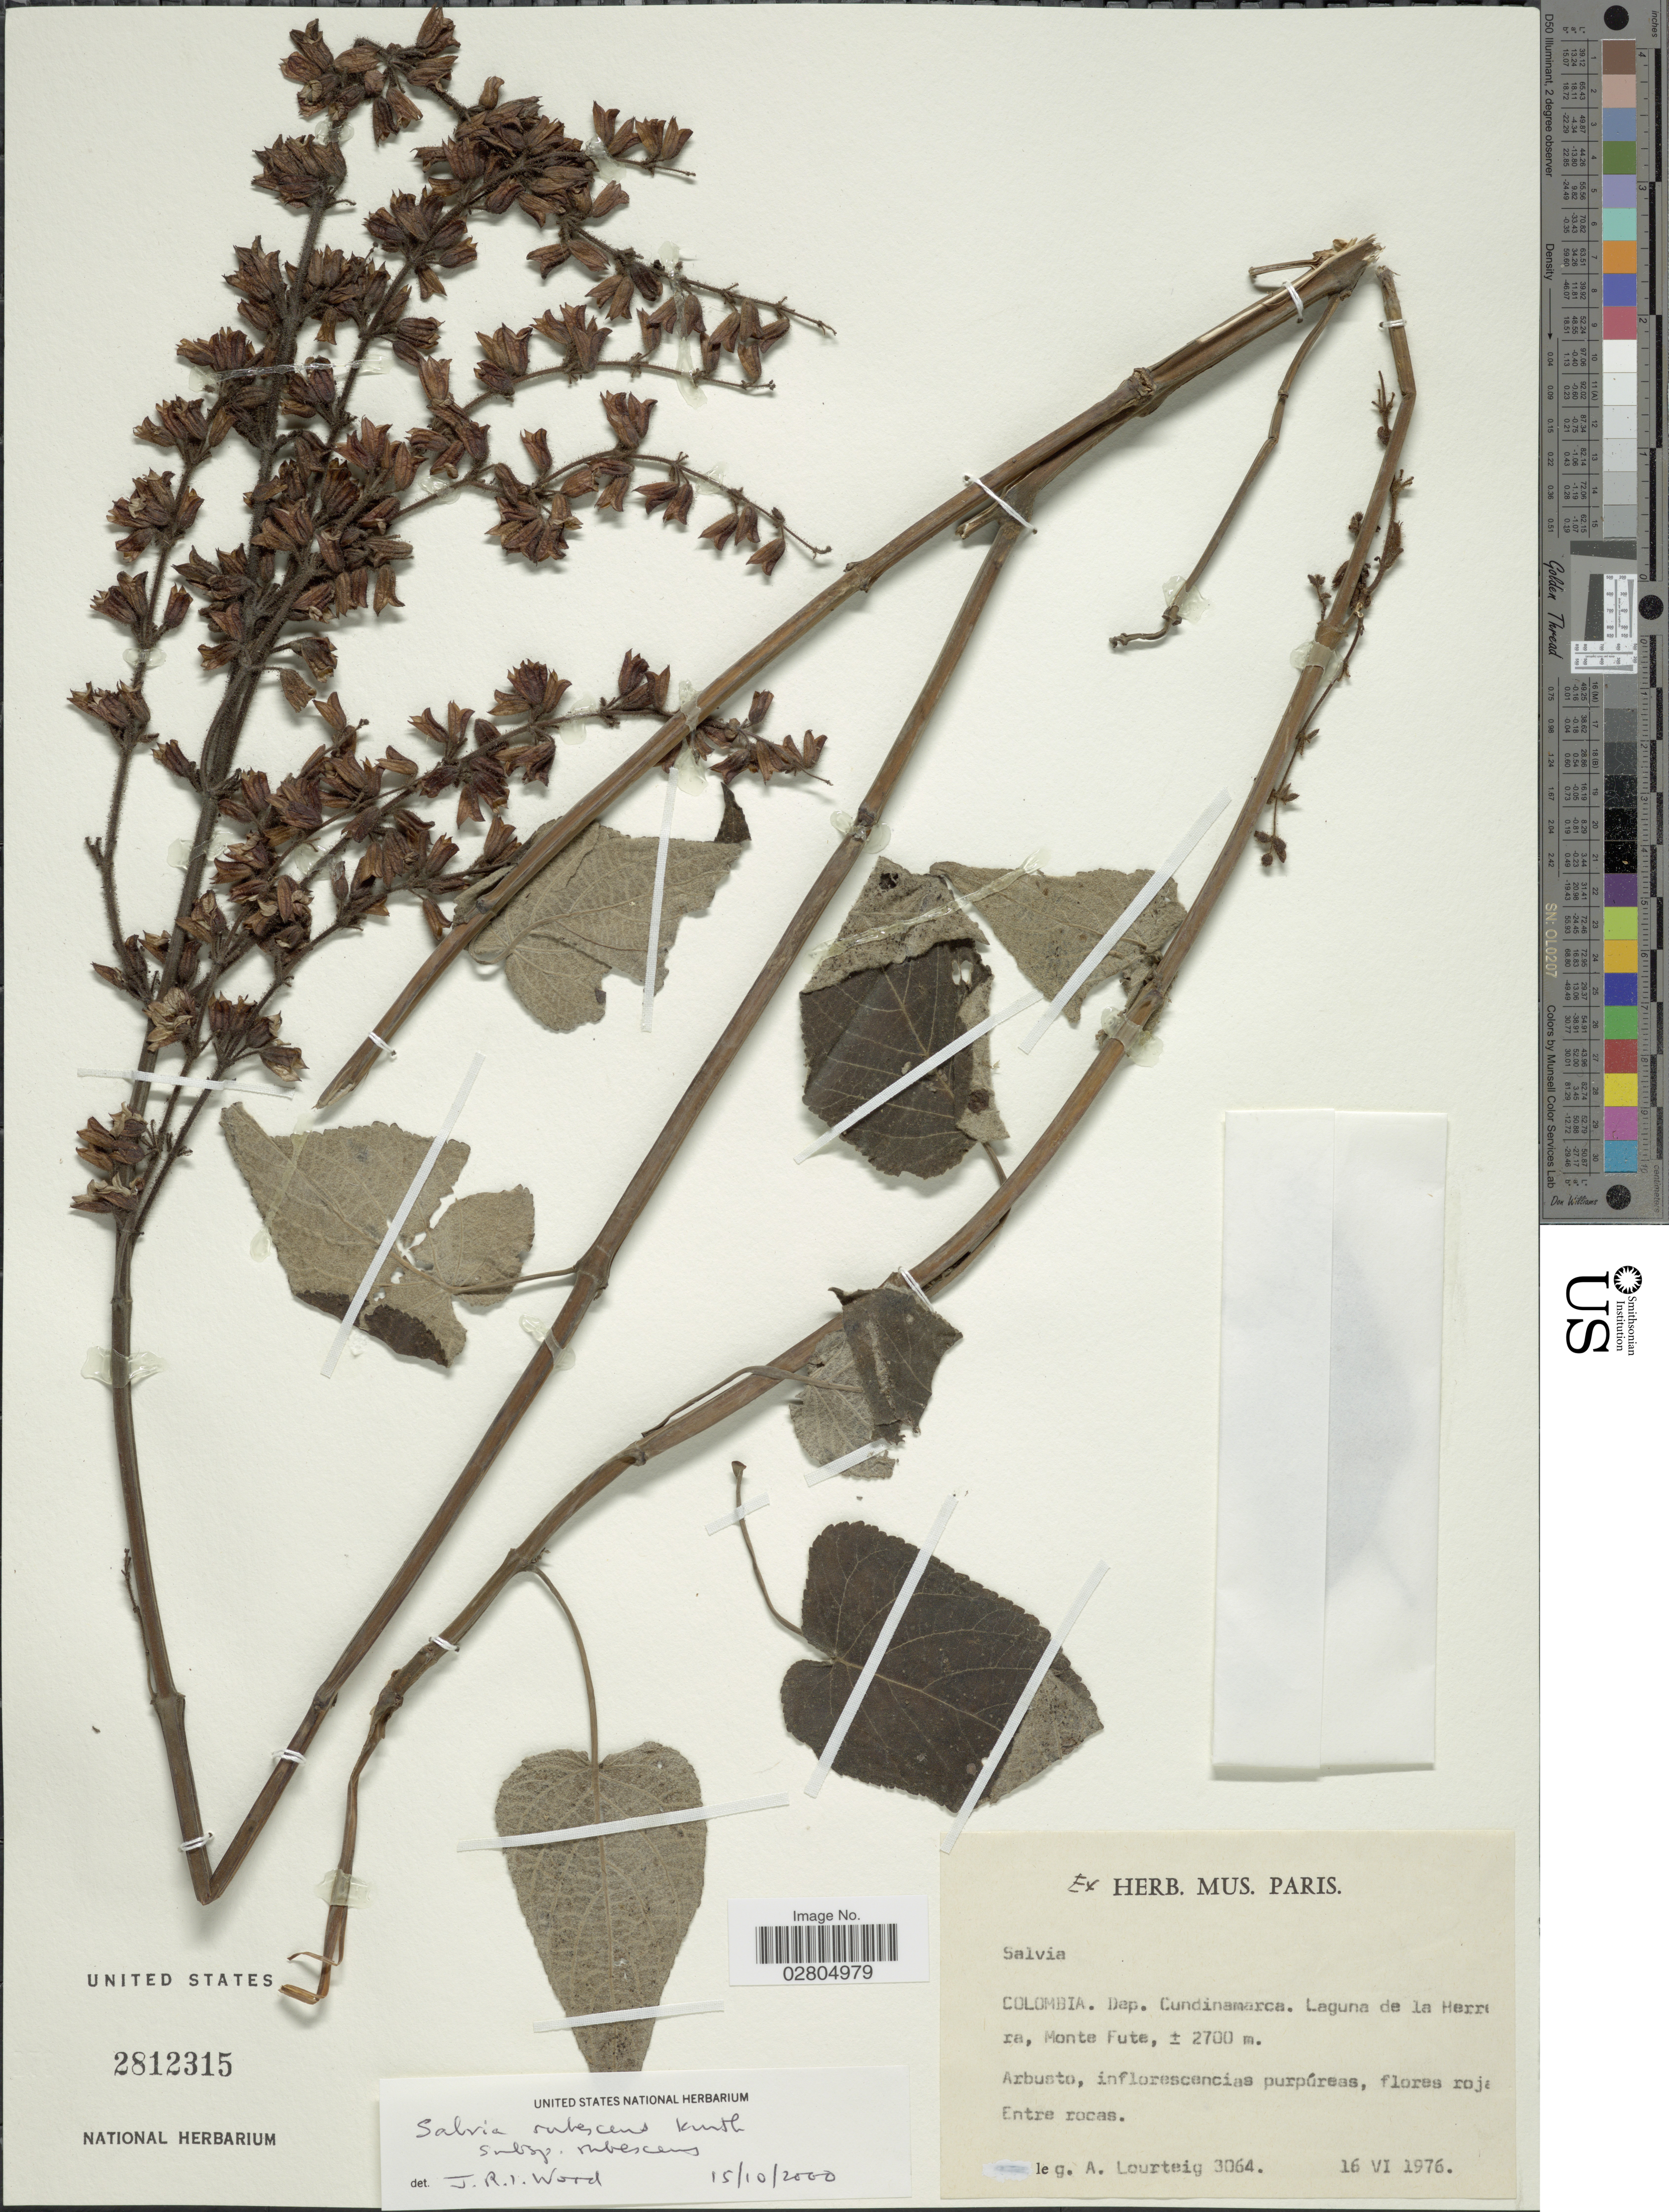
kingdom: Plantae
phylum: Tracheophyta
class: Magnoliopsida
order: Lamiales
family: Lamiaceae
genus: Salvia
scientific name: Salvia rubescens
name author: Kunth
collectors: A. Lourteig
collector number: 3064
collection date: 1976-07-16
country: Colombia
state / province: Cundinamarca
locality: Dep. Cundinamarca, Laguna de la Herrera, Monte Fute.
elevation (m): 2700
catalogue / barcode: US 2812315